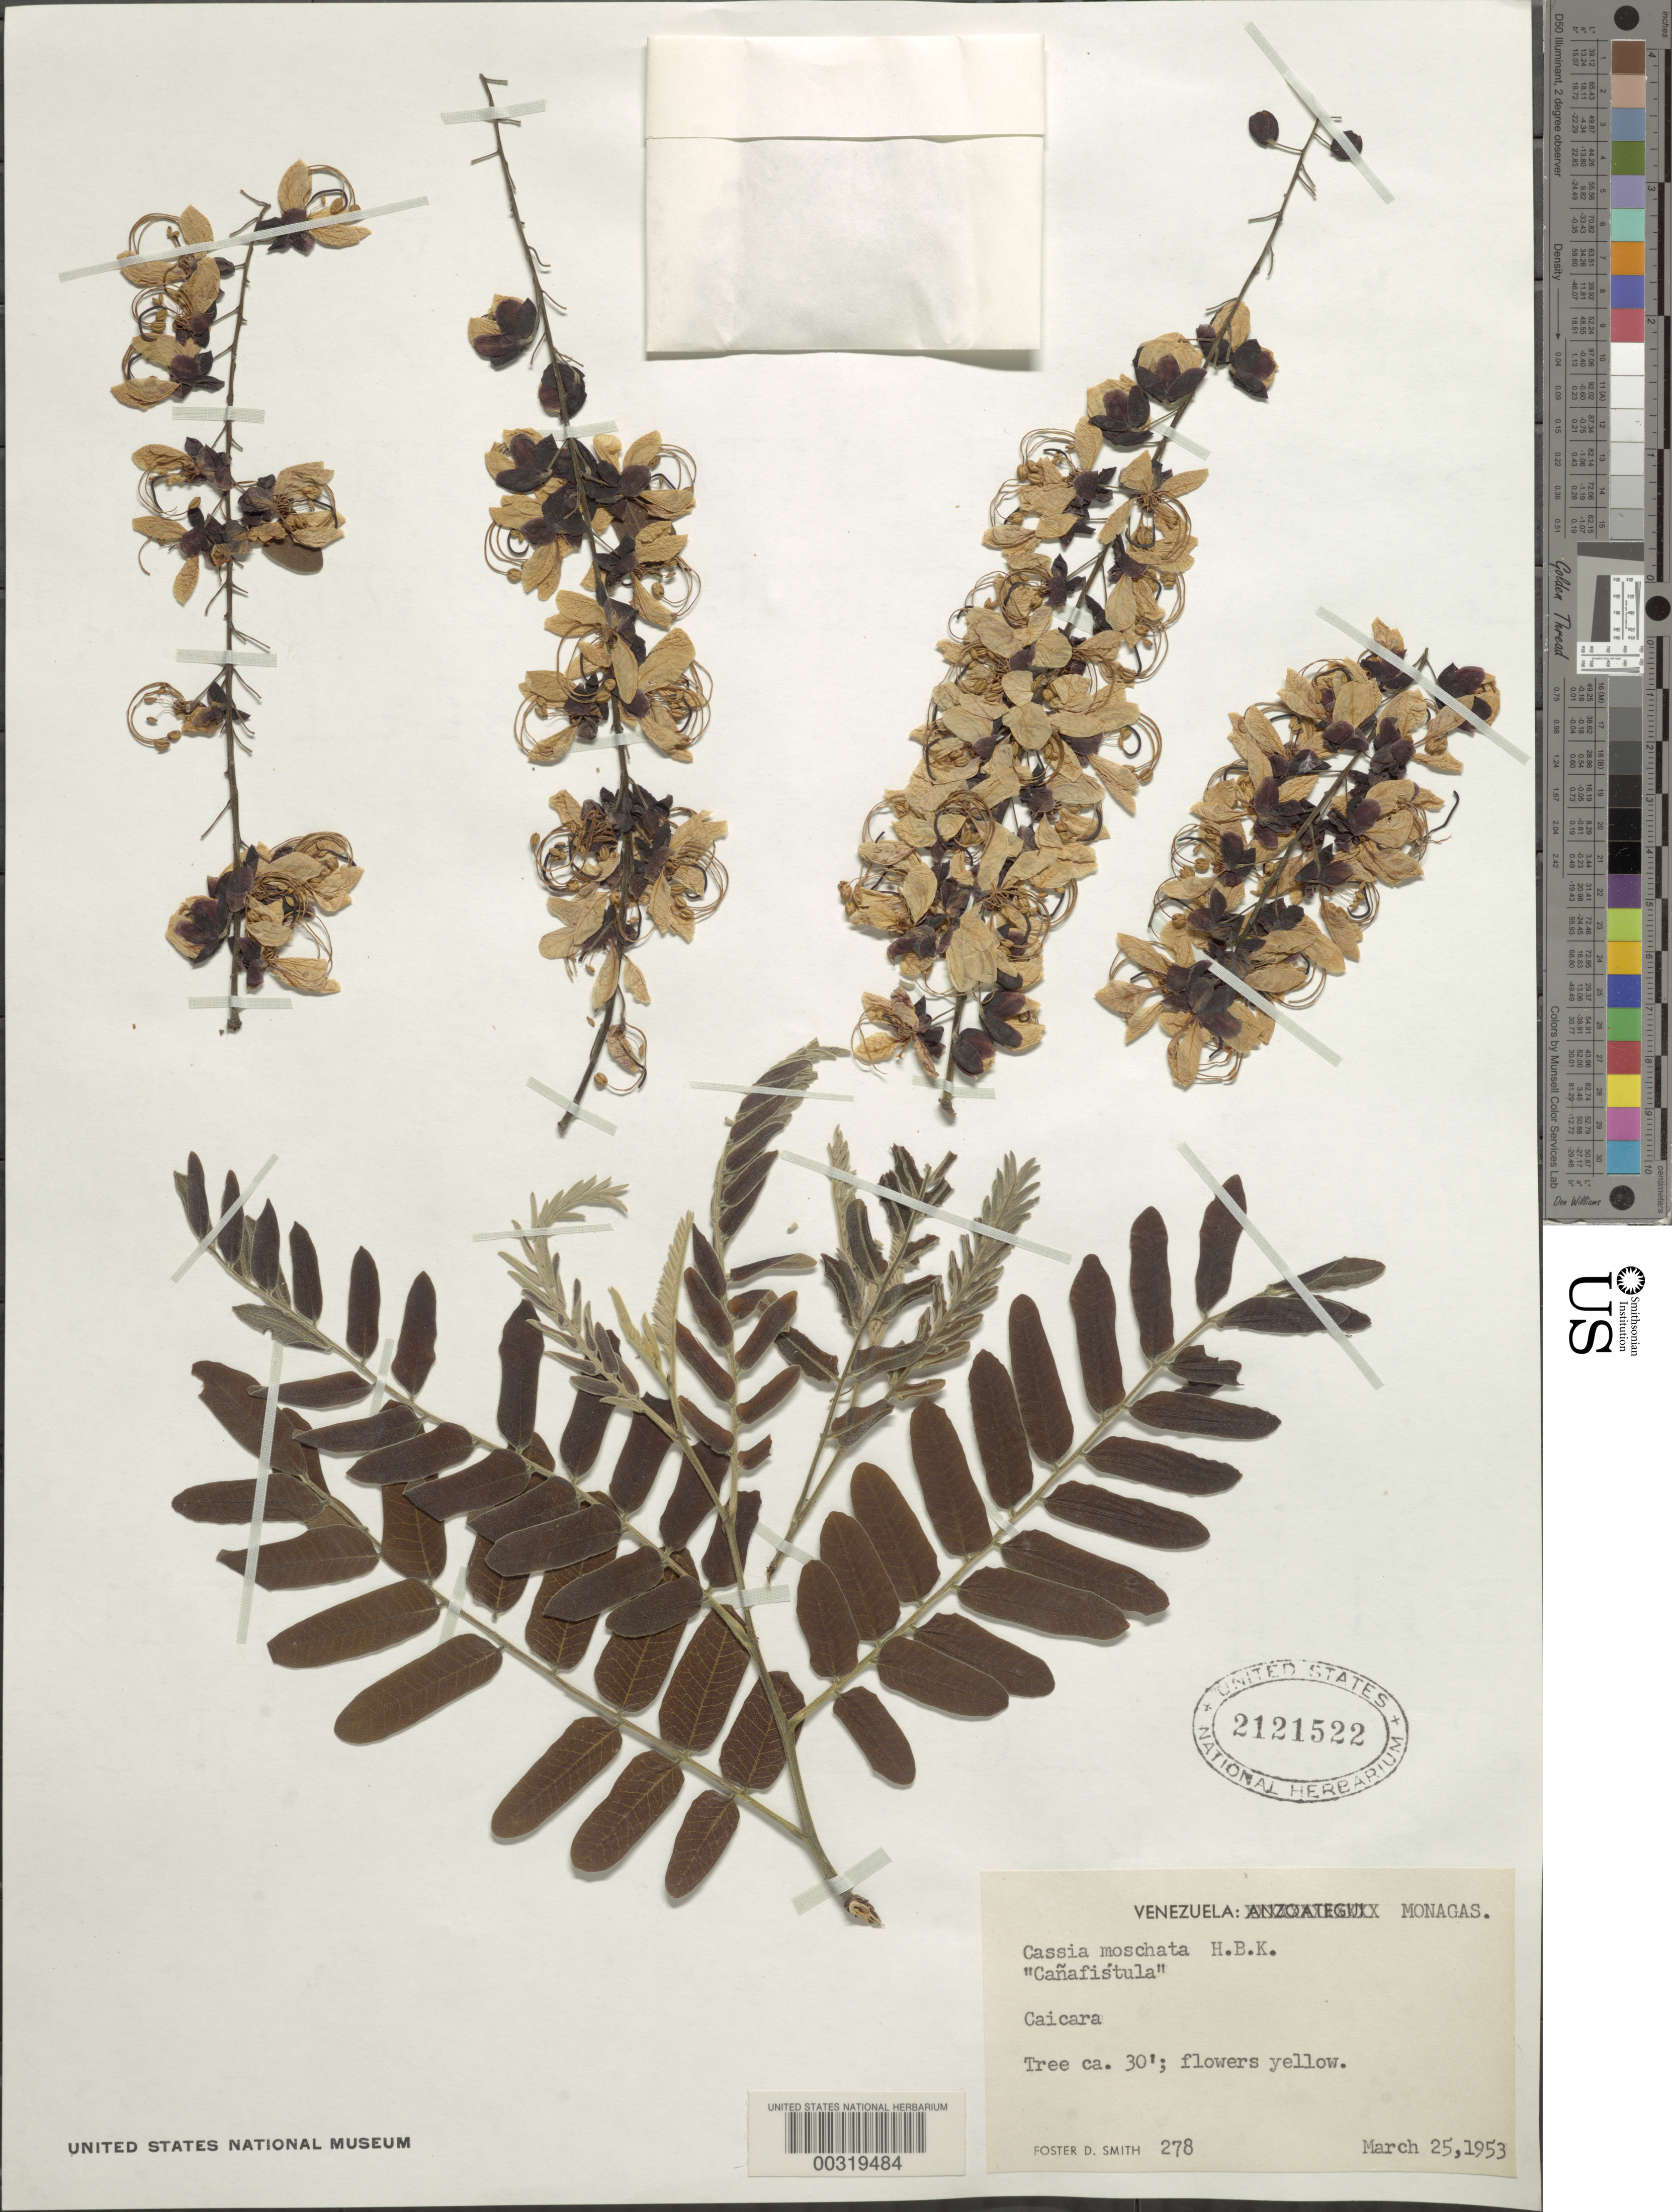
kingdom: Plantae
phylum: Tracheophyta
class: Magnoliopsida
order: Fabales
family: Fabaceae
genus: Cassia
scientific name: Cassia moschata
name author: Kunth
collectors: F. Smith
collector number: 278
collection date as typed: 25 Mar 1953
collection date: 1953-03-25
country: Venezuela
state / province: Monagas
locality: Caicara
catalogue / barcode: US 2121522